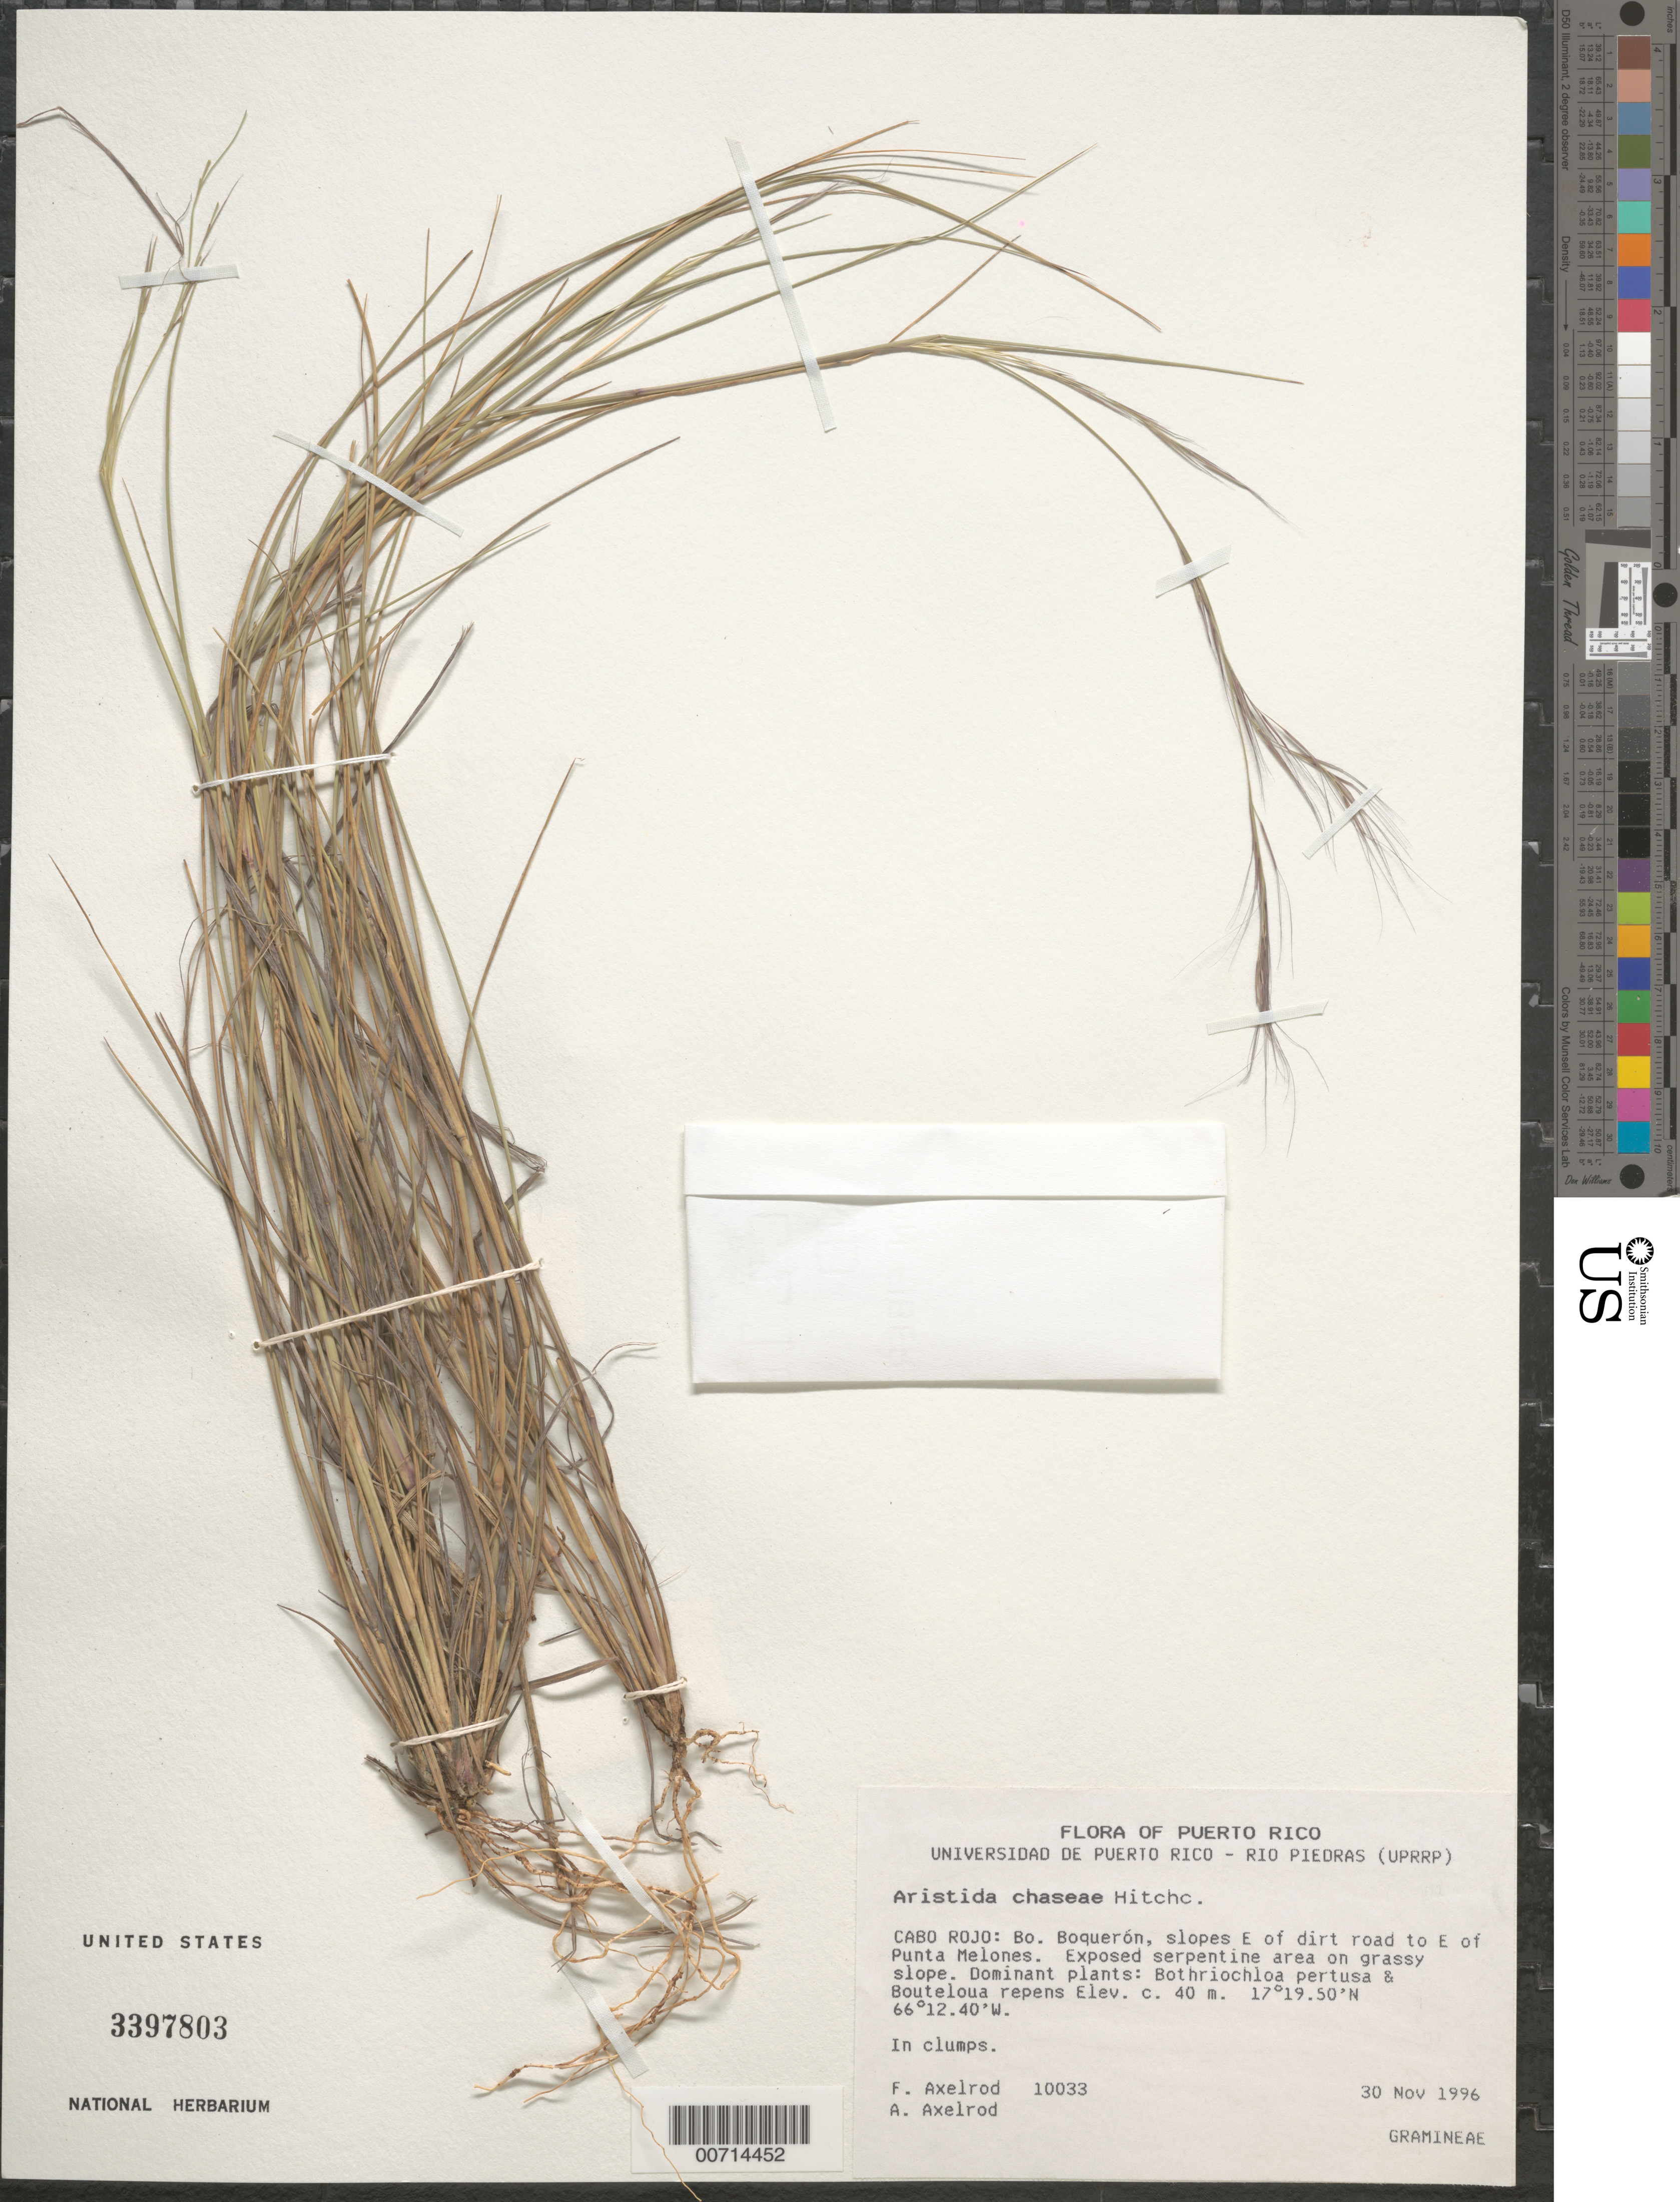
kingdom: Plantae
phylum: Tracheophyta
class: Liliopsida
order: Poales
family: Poaceae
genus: Aristida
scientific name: Aristida chaseae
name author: Hitchc.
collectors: F. S. Axelrod & A. Axelrod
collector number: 10033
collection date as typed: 30 Nov 1996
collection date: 1996-11-30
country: Puerto Rico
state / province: Cabo Rojo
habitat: Exposed serpentine area on grassy slope; Dominants: Bothriochloa pertusa & Bouteloua repens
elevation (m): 40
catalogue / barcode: US 3397803